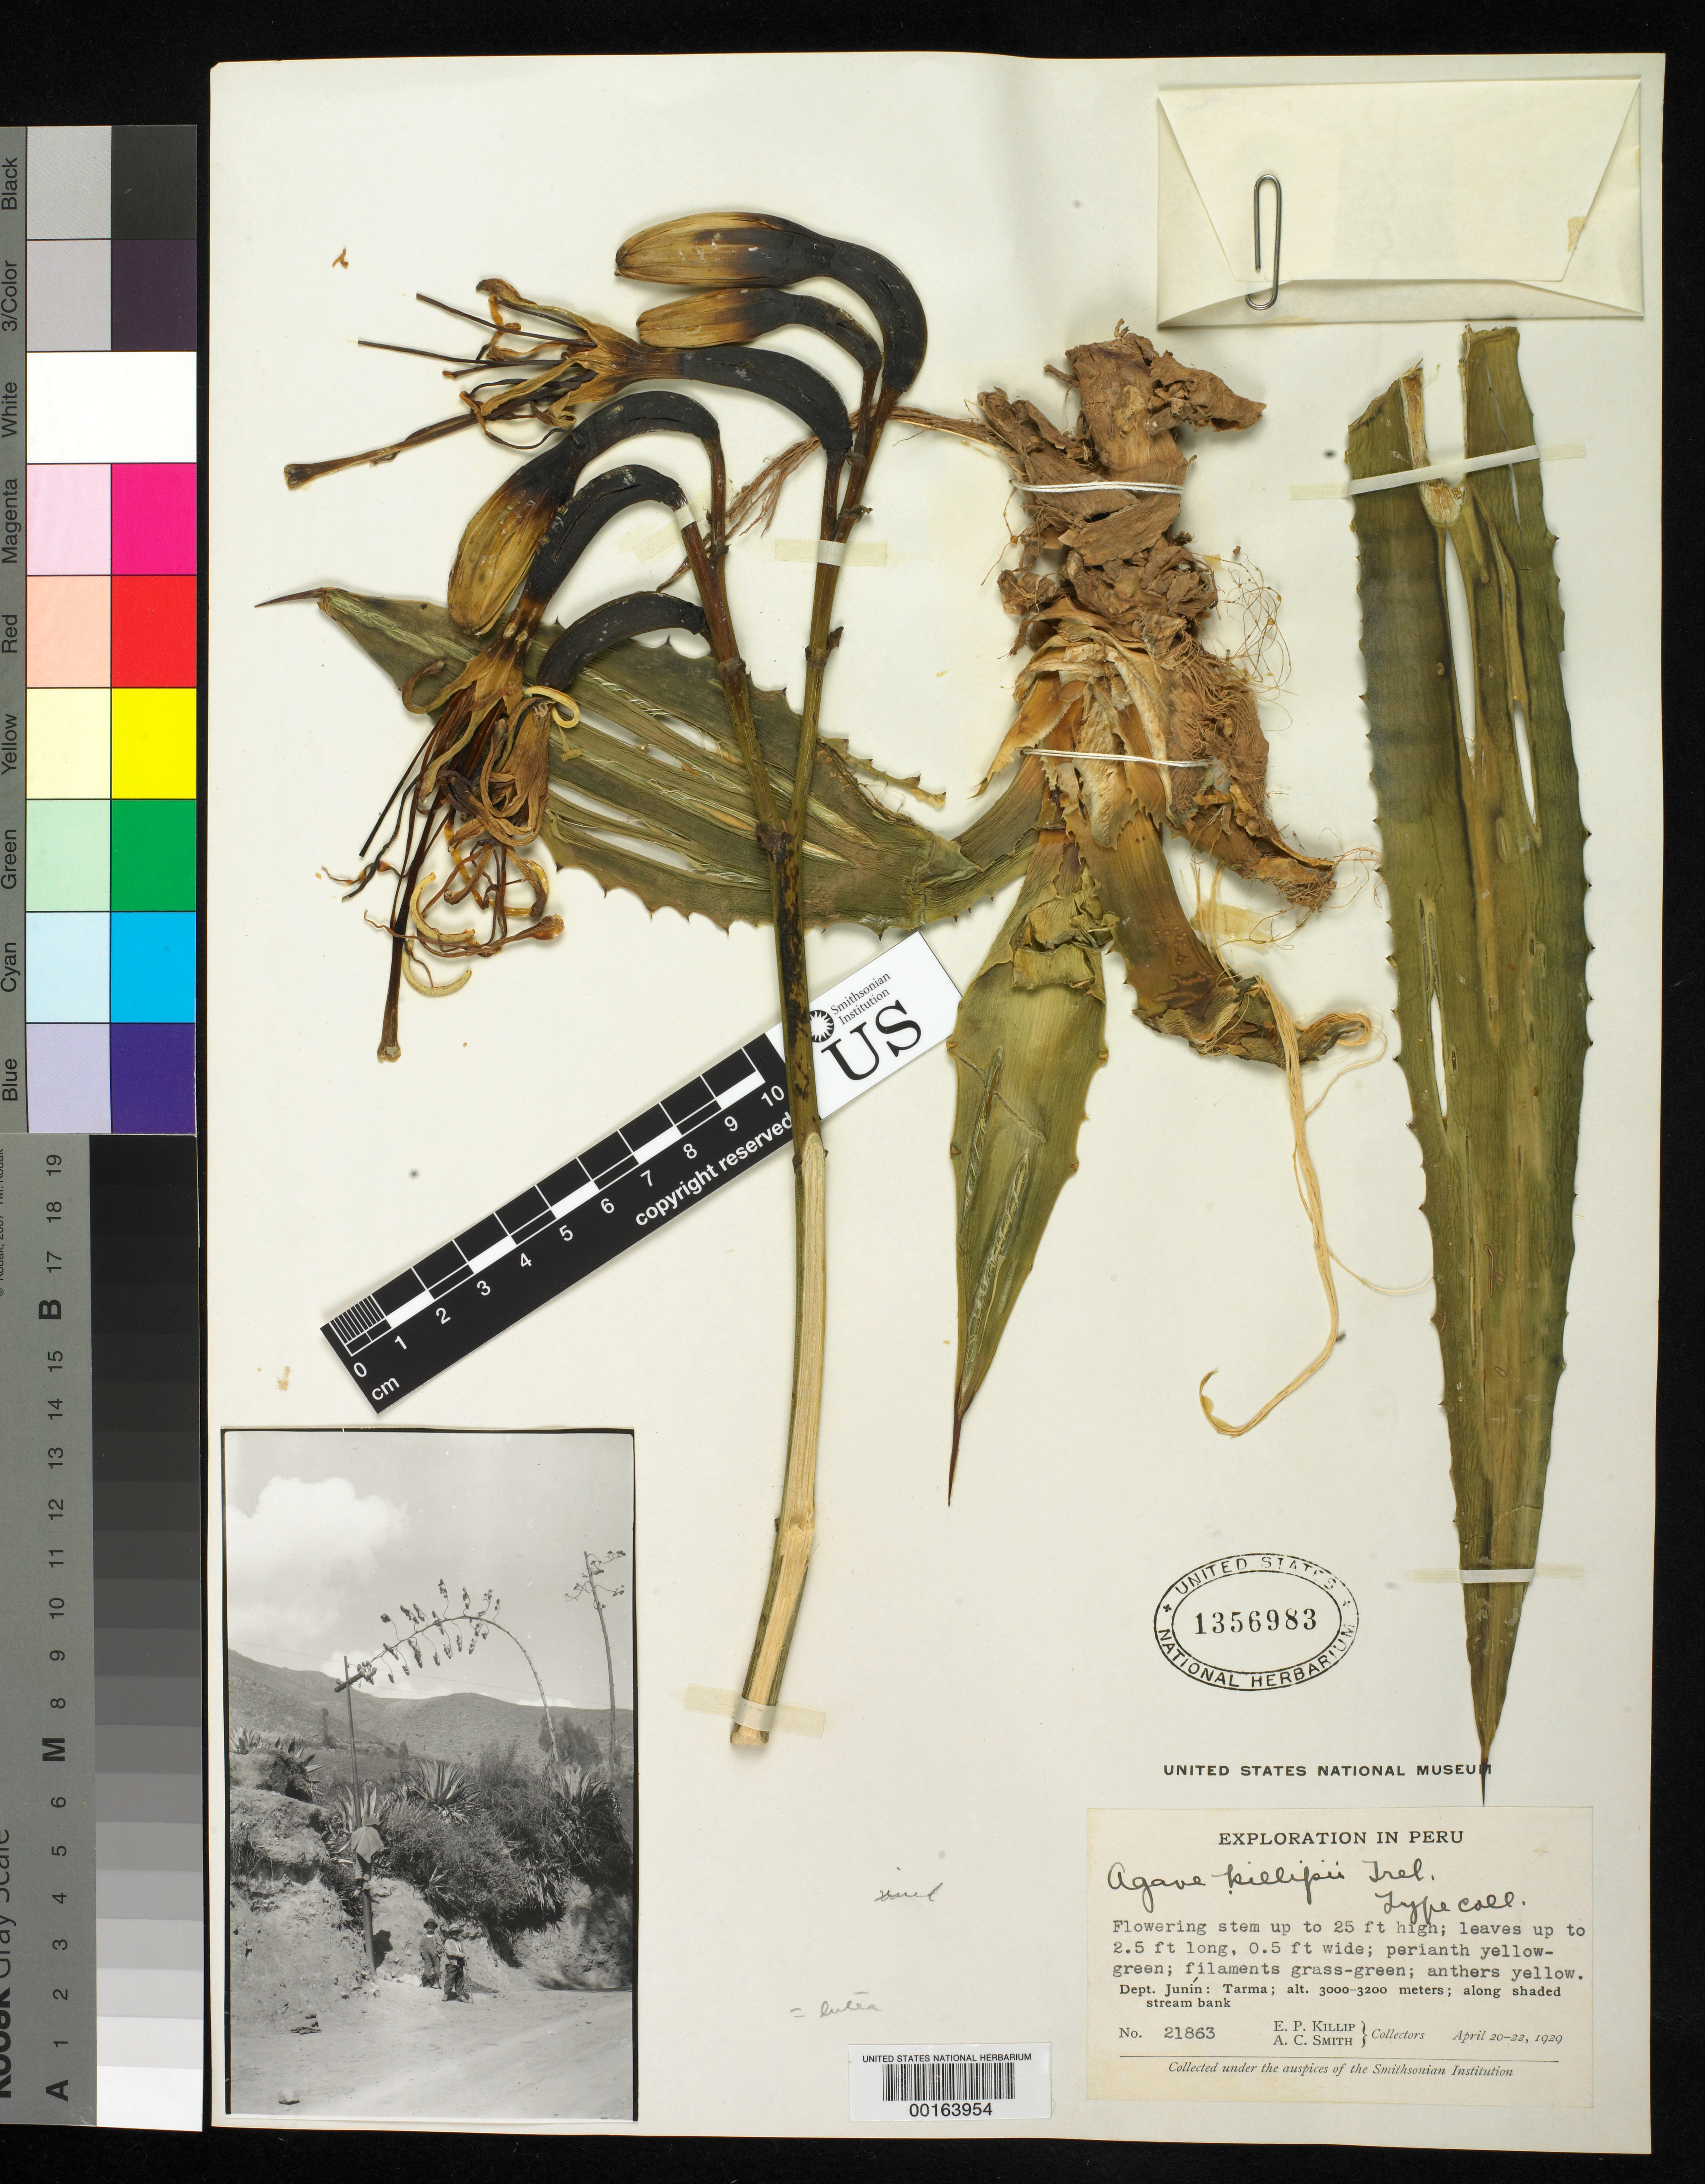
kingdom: Plantae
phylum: Tracheophyta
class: Liliopsida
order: Asparagales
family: Asparagaceae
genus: Agave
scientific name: Agave cordillerensis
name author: Lodé & Pino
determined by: Strong, Mark T., (BOT), Smithsonian Institution - National Museum of Natural History (UNITED STATES)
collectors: E. P. Killip & A. C. Smith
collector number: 21863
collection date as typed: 20 Apr 1929 to 22 Apr 1929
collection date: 1929-04-20/1929-04-22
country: Peru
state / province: Junín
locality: Tarma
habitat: Along shaded stream bank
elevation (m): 3000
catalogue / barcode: US 1356983